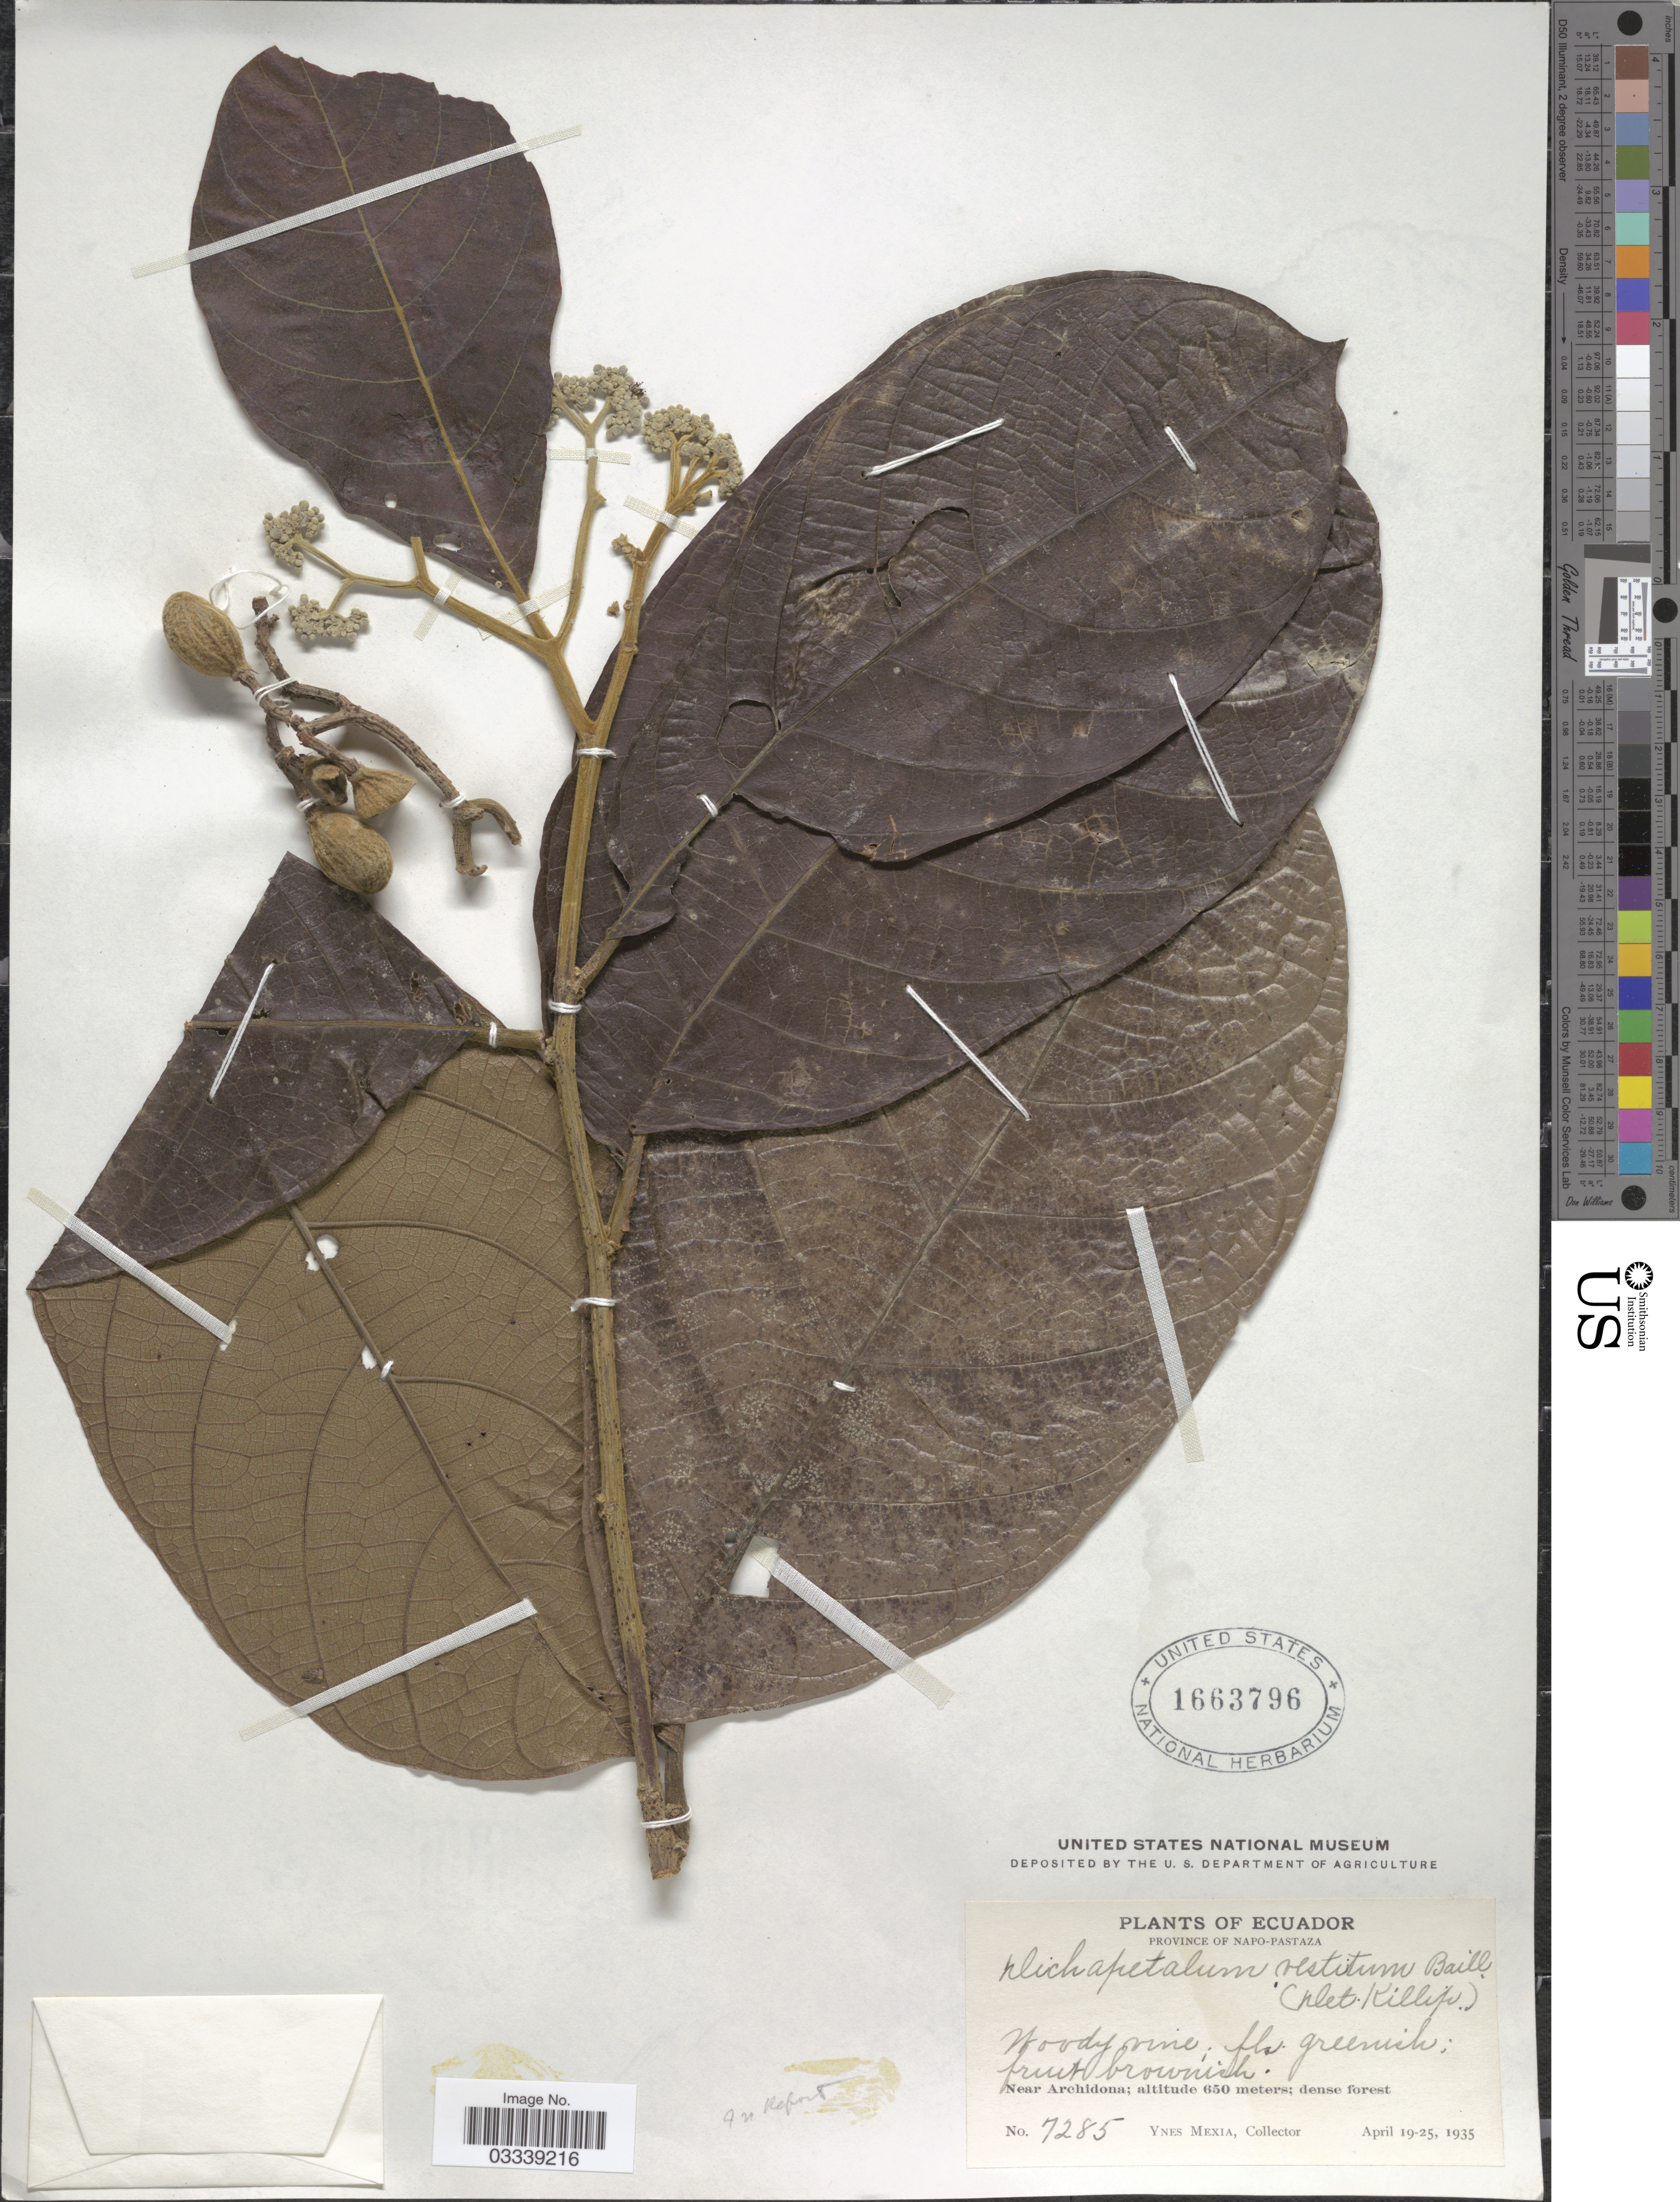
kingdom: Plantae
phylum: Tracheophyta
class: Magnoliopsida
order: Malpighiales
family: Dichapetalaceae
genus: Dichapetalum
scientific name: Dichapetalum spruceanum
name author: Baill.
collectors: Y. Mexia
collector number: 7285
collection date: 1935-04-19/1935-04-25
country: Peru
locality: Province of Napo-Pastaza. Near Archidona.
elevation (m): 650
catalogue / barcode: US 1663796